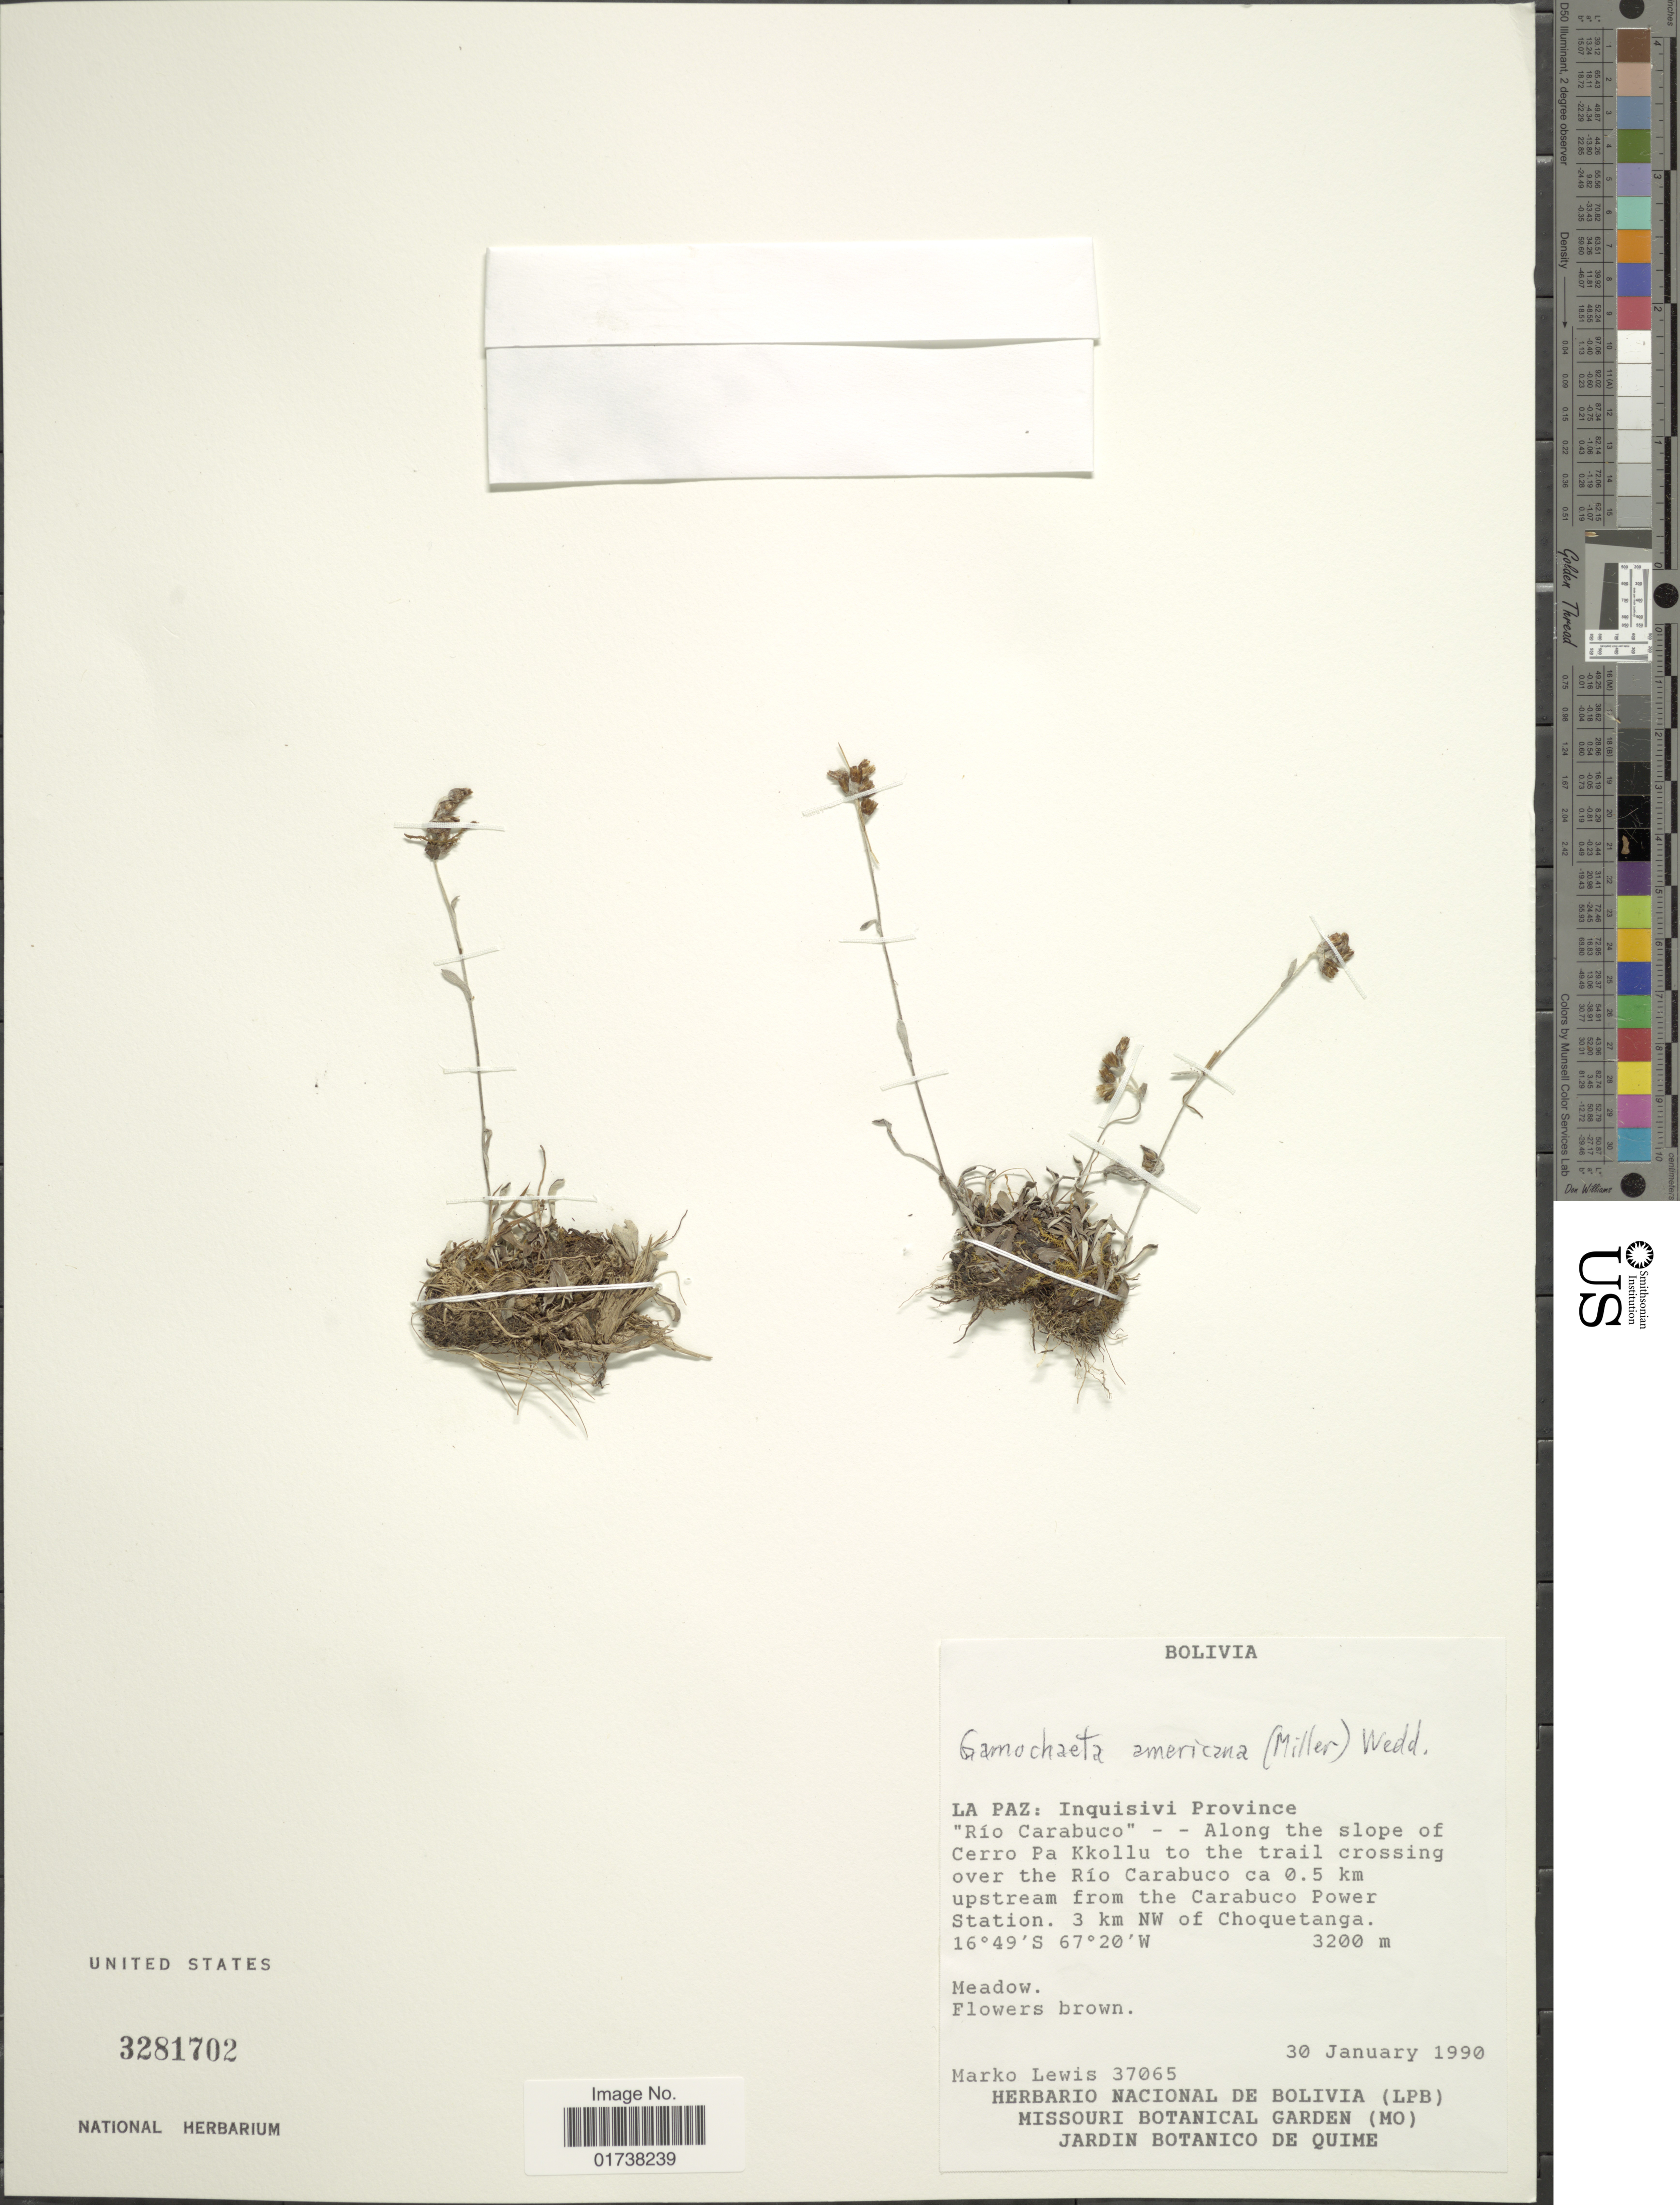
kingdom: Plantae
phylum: Tracheophyta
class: Magnoliopsida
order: Asterales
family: Asteraceae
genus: Gamochaeta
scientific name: Gamochaeta americana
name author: (Mill.) Wedd.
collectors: M. A. Lewis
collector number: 37065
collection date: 1990-01-30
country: Bolivia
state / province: La Paz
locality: Inquisivi Province- "Rio Carabuco" -- Along the slope of Cerro Pa Kkollu to the trail crossing over the Rio Carabuco ca. 0.5 km upstream from the Carabuco Power Station, 3 km NW of Choquetanga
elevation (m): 3200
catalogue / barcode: US 3281702